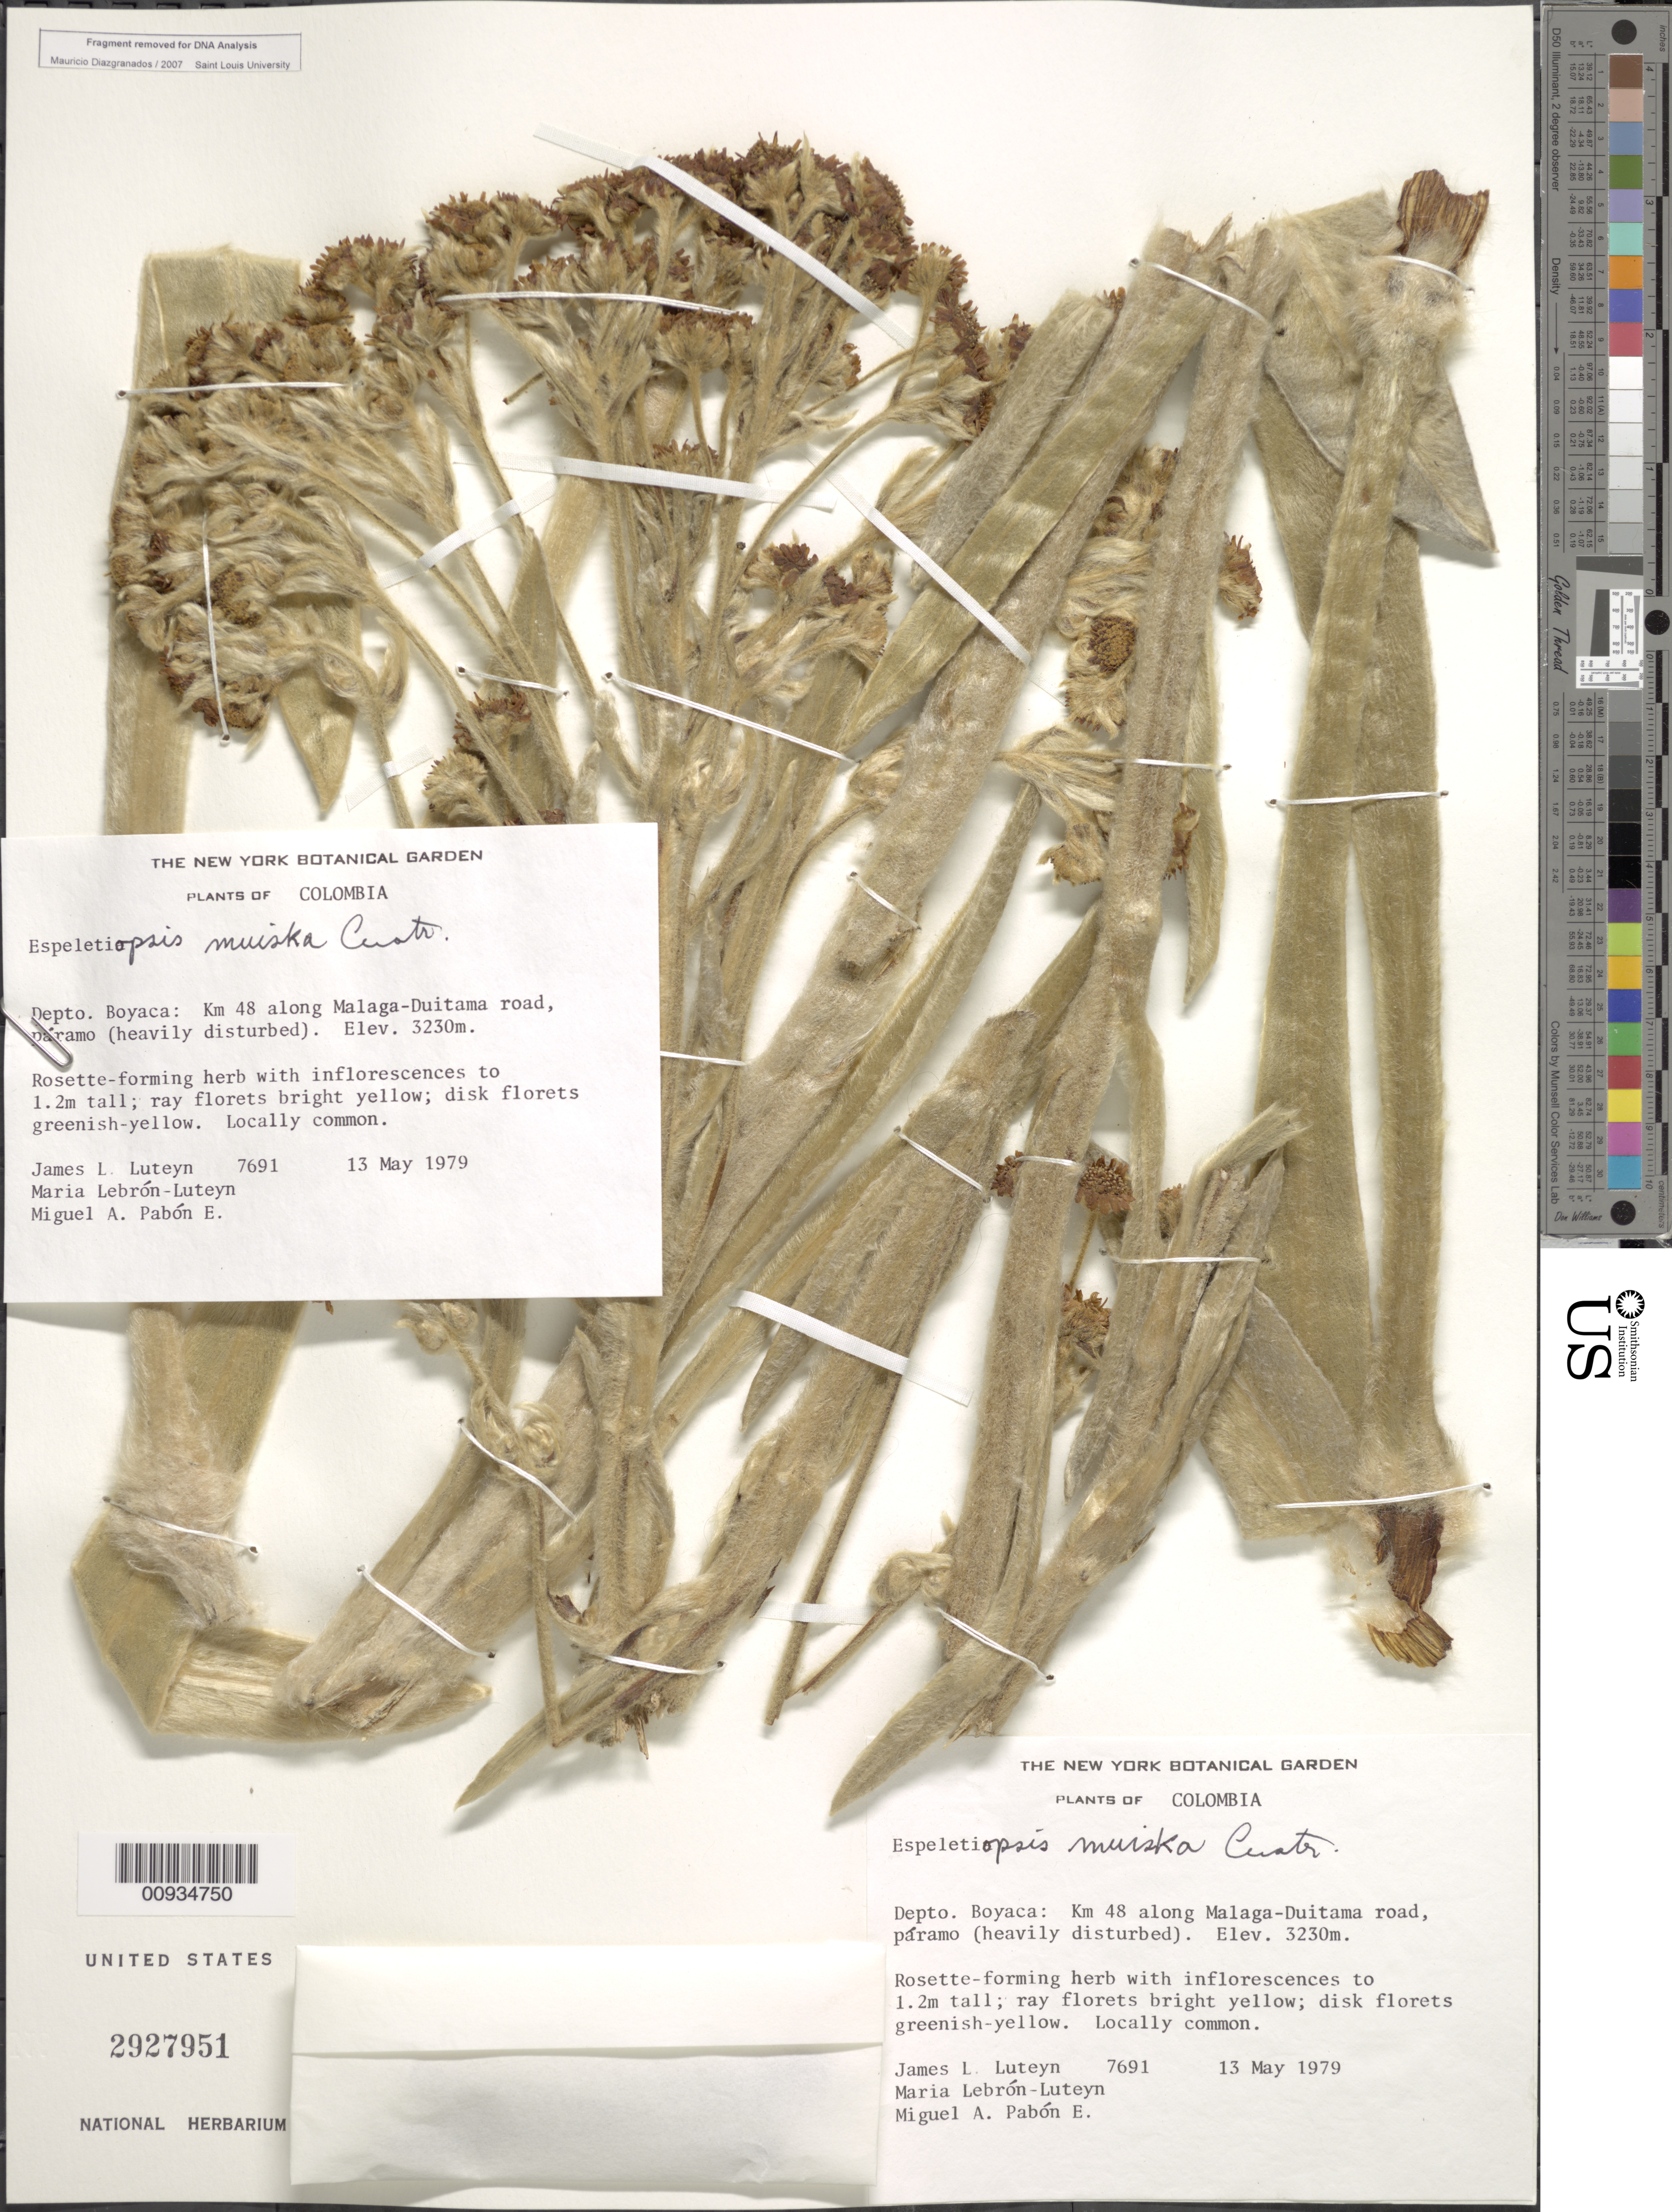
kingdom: Plantae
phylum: Tracheophyta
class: Magnoliopsida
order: Asterales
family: Asteraceae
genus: Espeletiopsis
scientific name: Espeletiopsis muiska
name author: (Cuatrec.) Cuatrec.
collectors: J. L. Luteyn, M. L. Lebrón-Luteyn & M. A. Pabon E.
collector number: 7691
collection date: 1979-05-13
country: Colombia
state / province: Boyacá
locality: Depto. Boyacá: Km 48 aling Malaga-Duitama road, paramo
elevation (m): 3230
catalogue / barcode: US 2927951